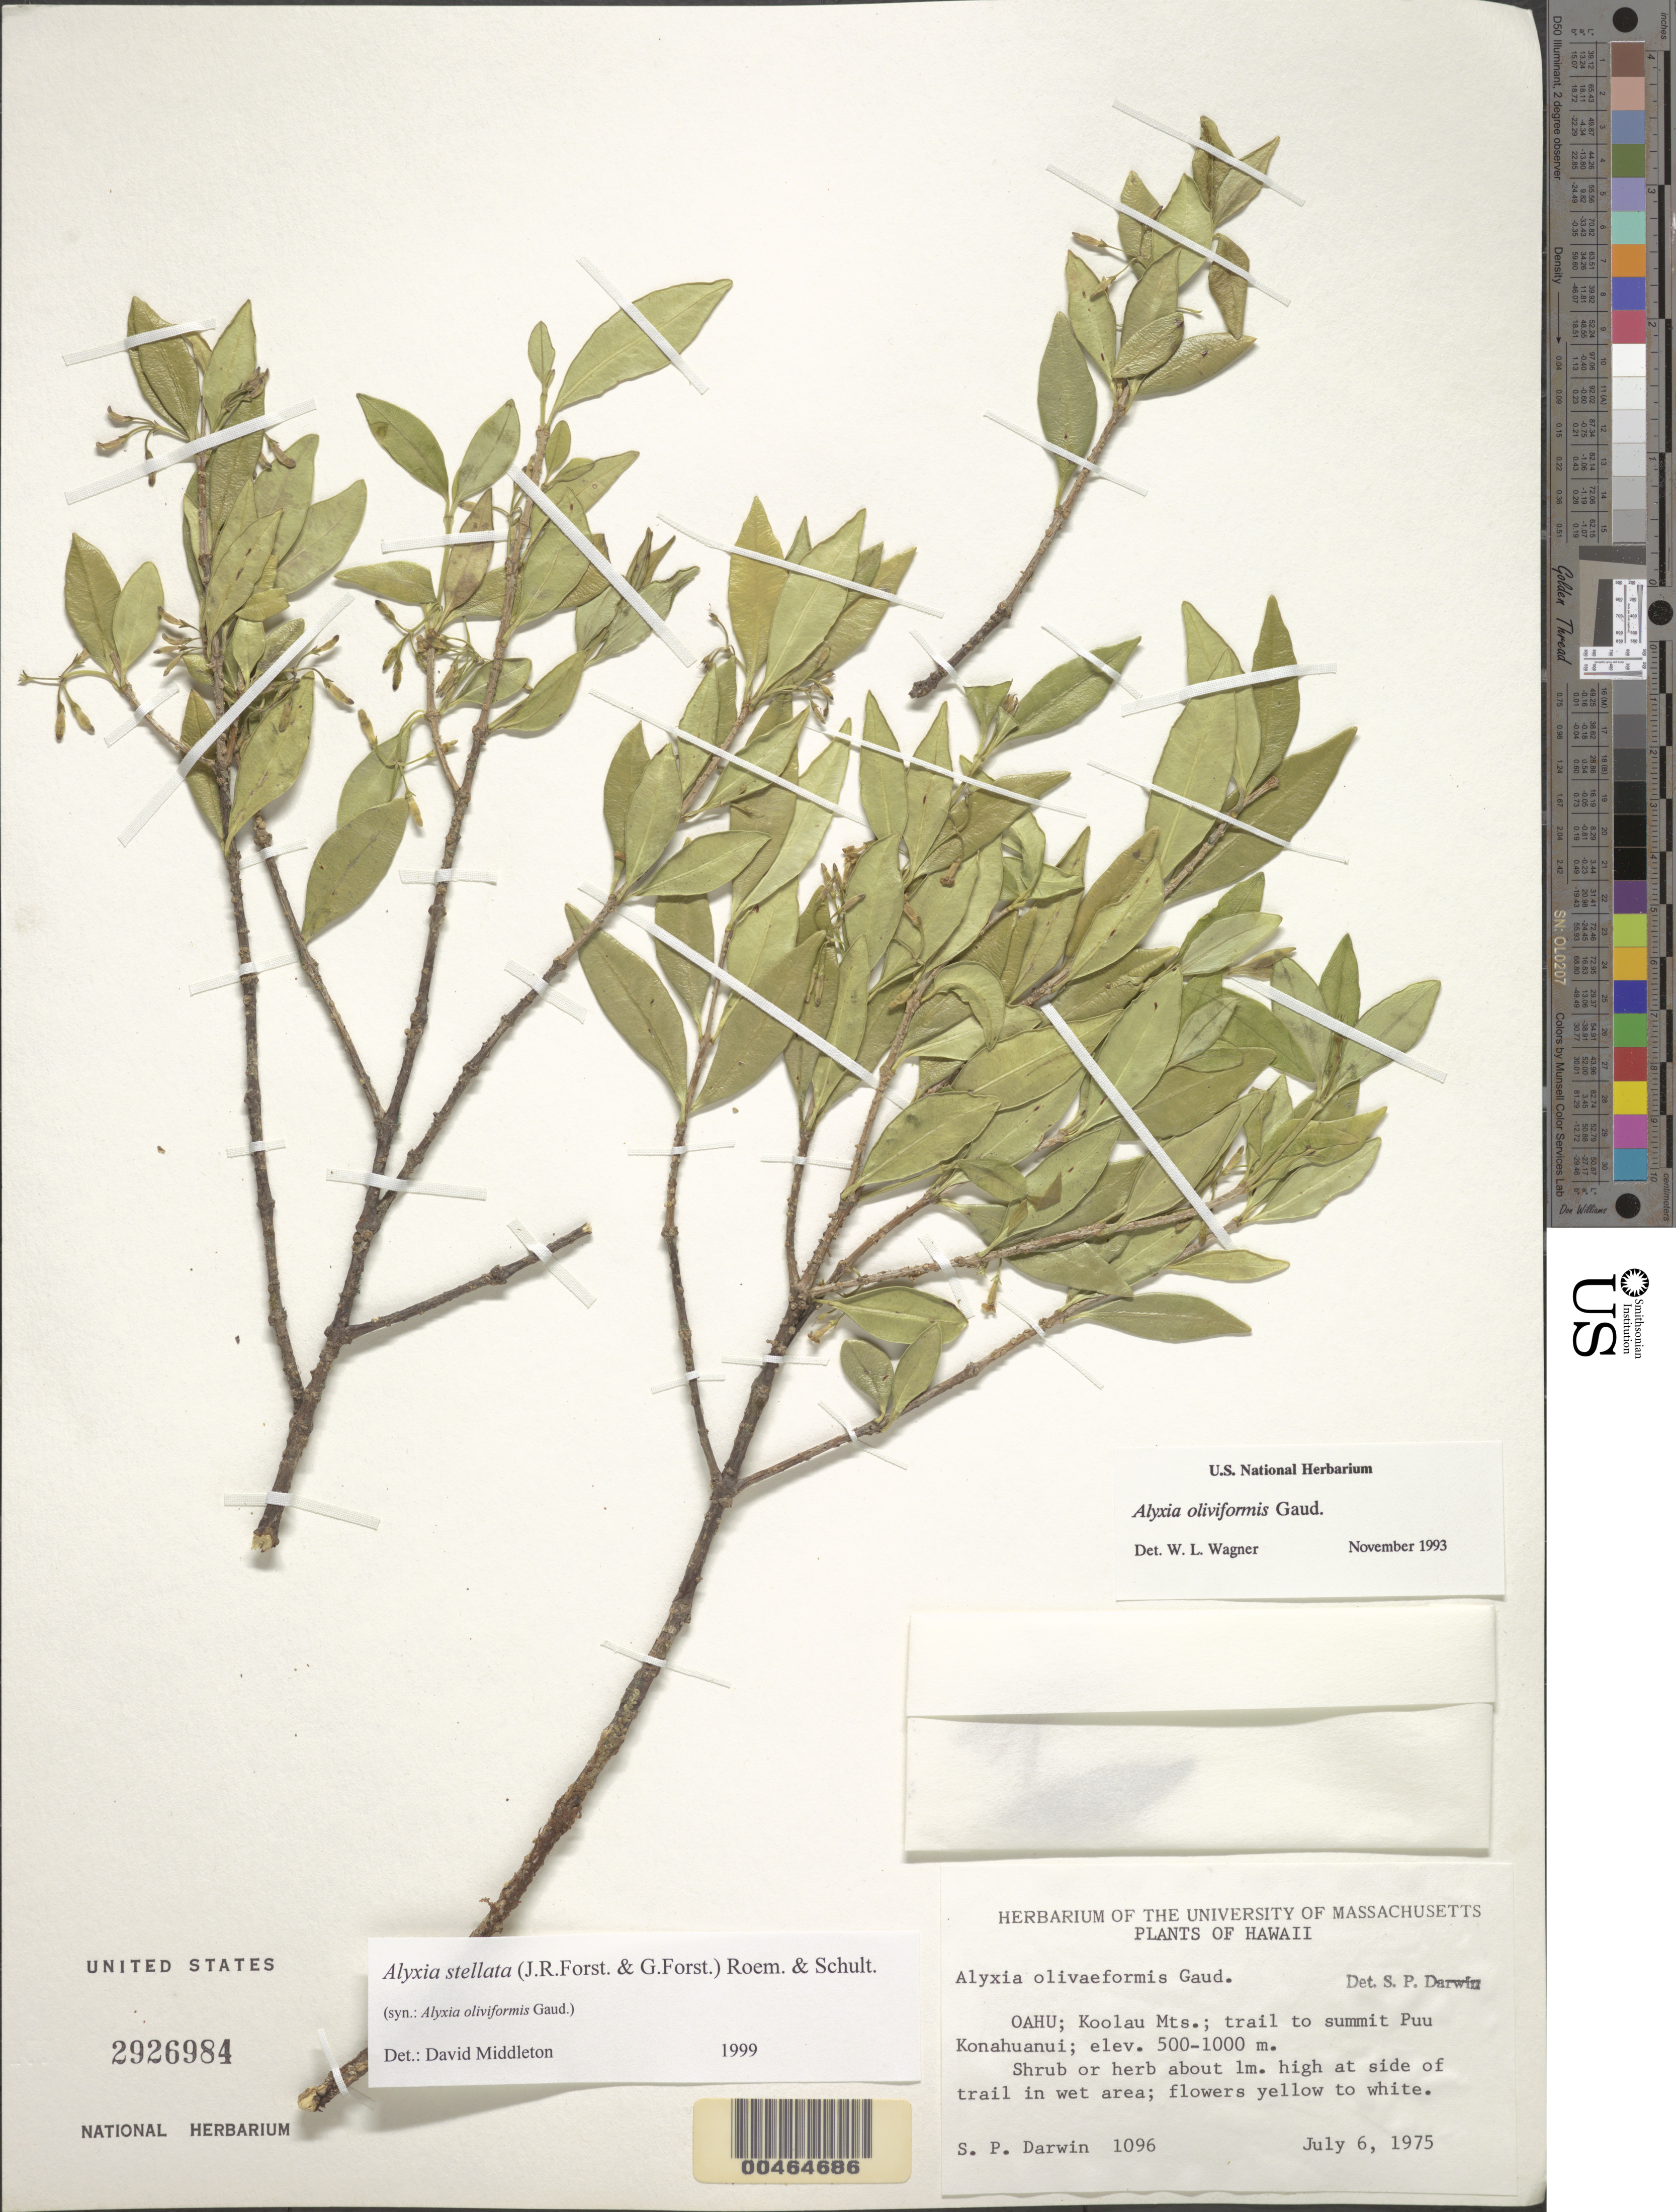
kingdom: Plantae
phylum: Tracheophyta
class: Magnoliopsida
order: Gentianales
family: Apocynaceae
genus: Alyxia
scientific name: Alyxia stellata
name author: (J.R. Forst. & G. Forst.) Roem. & Schult.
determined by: Middleton, D. J.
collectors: S. P. Darwin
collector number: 1096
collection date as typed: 6 Jul 1975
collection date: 1975-07-06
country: United States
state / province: Hawaii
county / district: Honolulu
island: Oahu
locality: Koolau Mts., trail to summit Puu Konahuanui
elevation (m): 500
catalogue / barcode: US 2926984